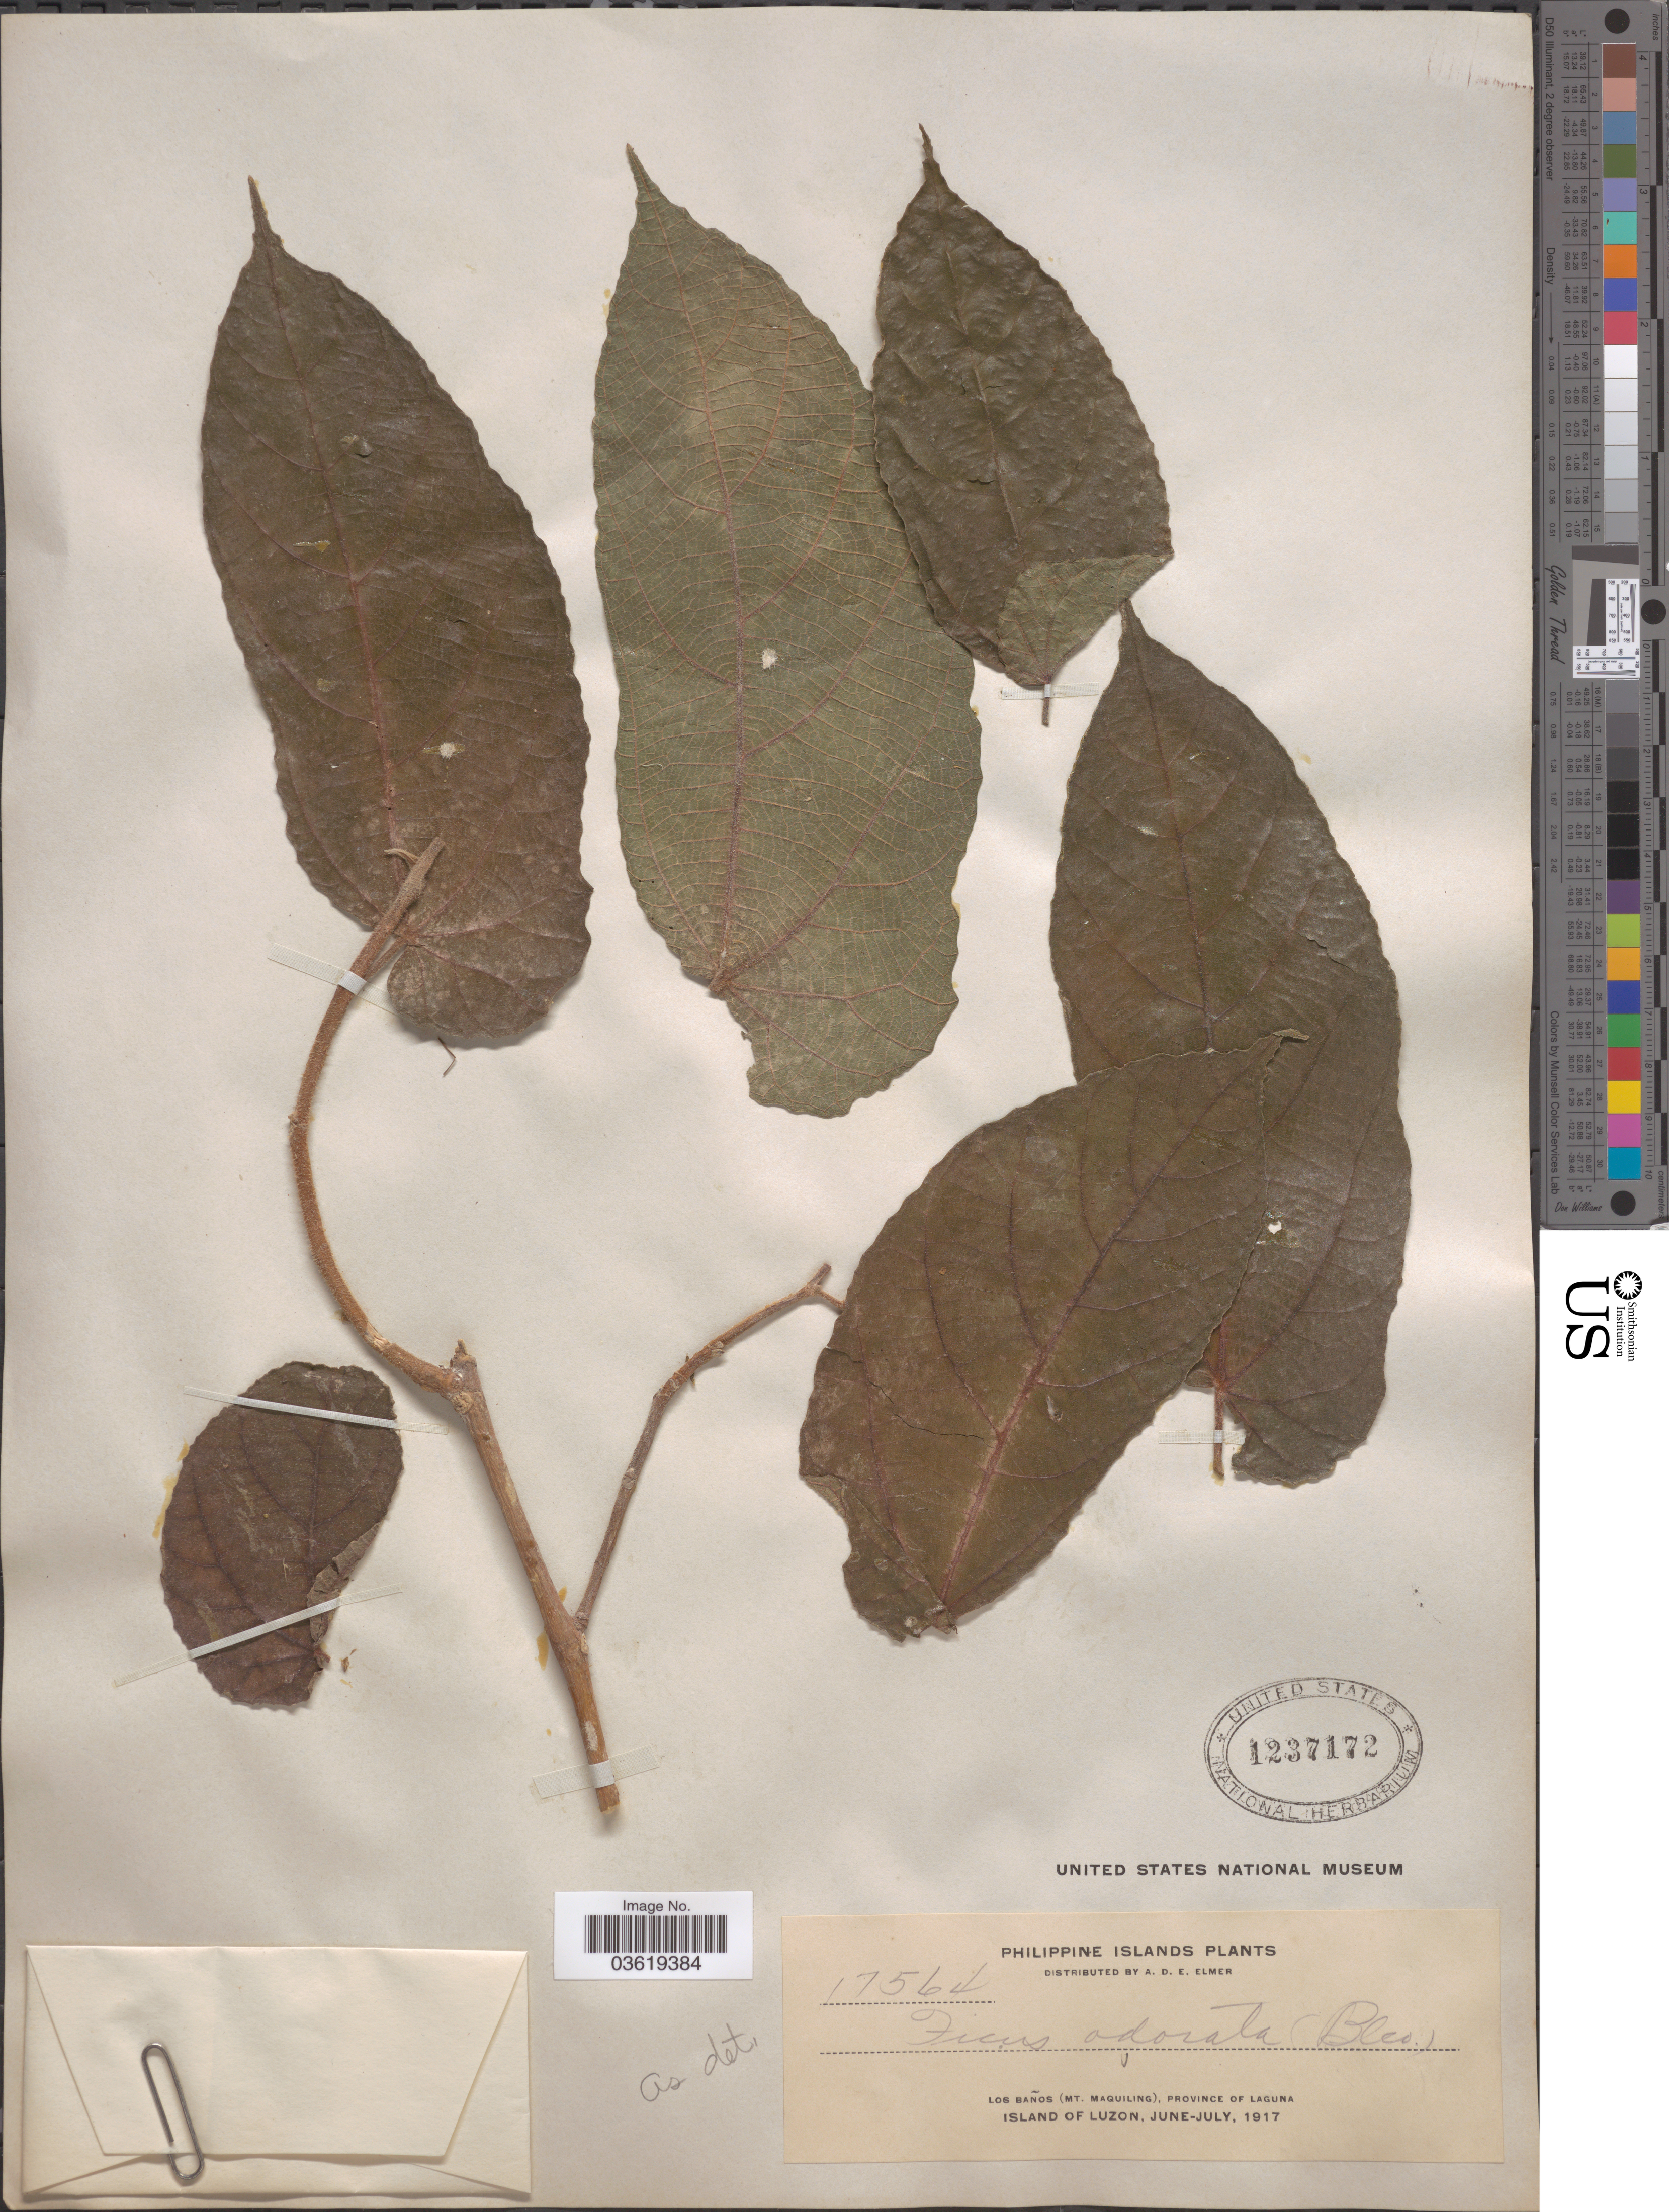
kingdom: Plantae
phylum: Tracheophyta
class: Magnoliopsida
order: Rosales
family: Moraceae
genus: Ficus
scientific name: Ficus odorata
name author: (Blanco) Merr.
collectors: A. D. E. Elmer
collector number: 17564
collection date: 1917-06/1917-07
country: Philippines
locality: Philippine Islands. Los Baños (Mt. Maquiling), Province of Laguna, Island of Luzon.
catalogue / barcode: US 1237172